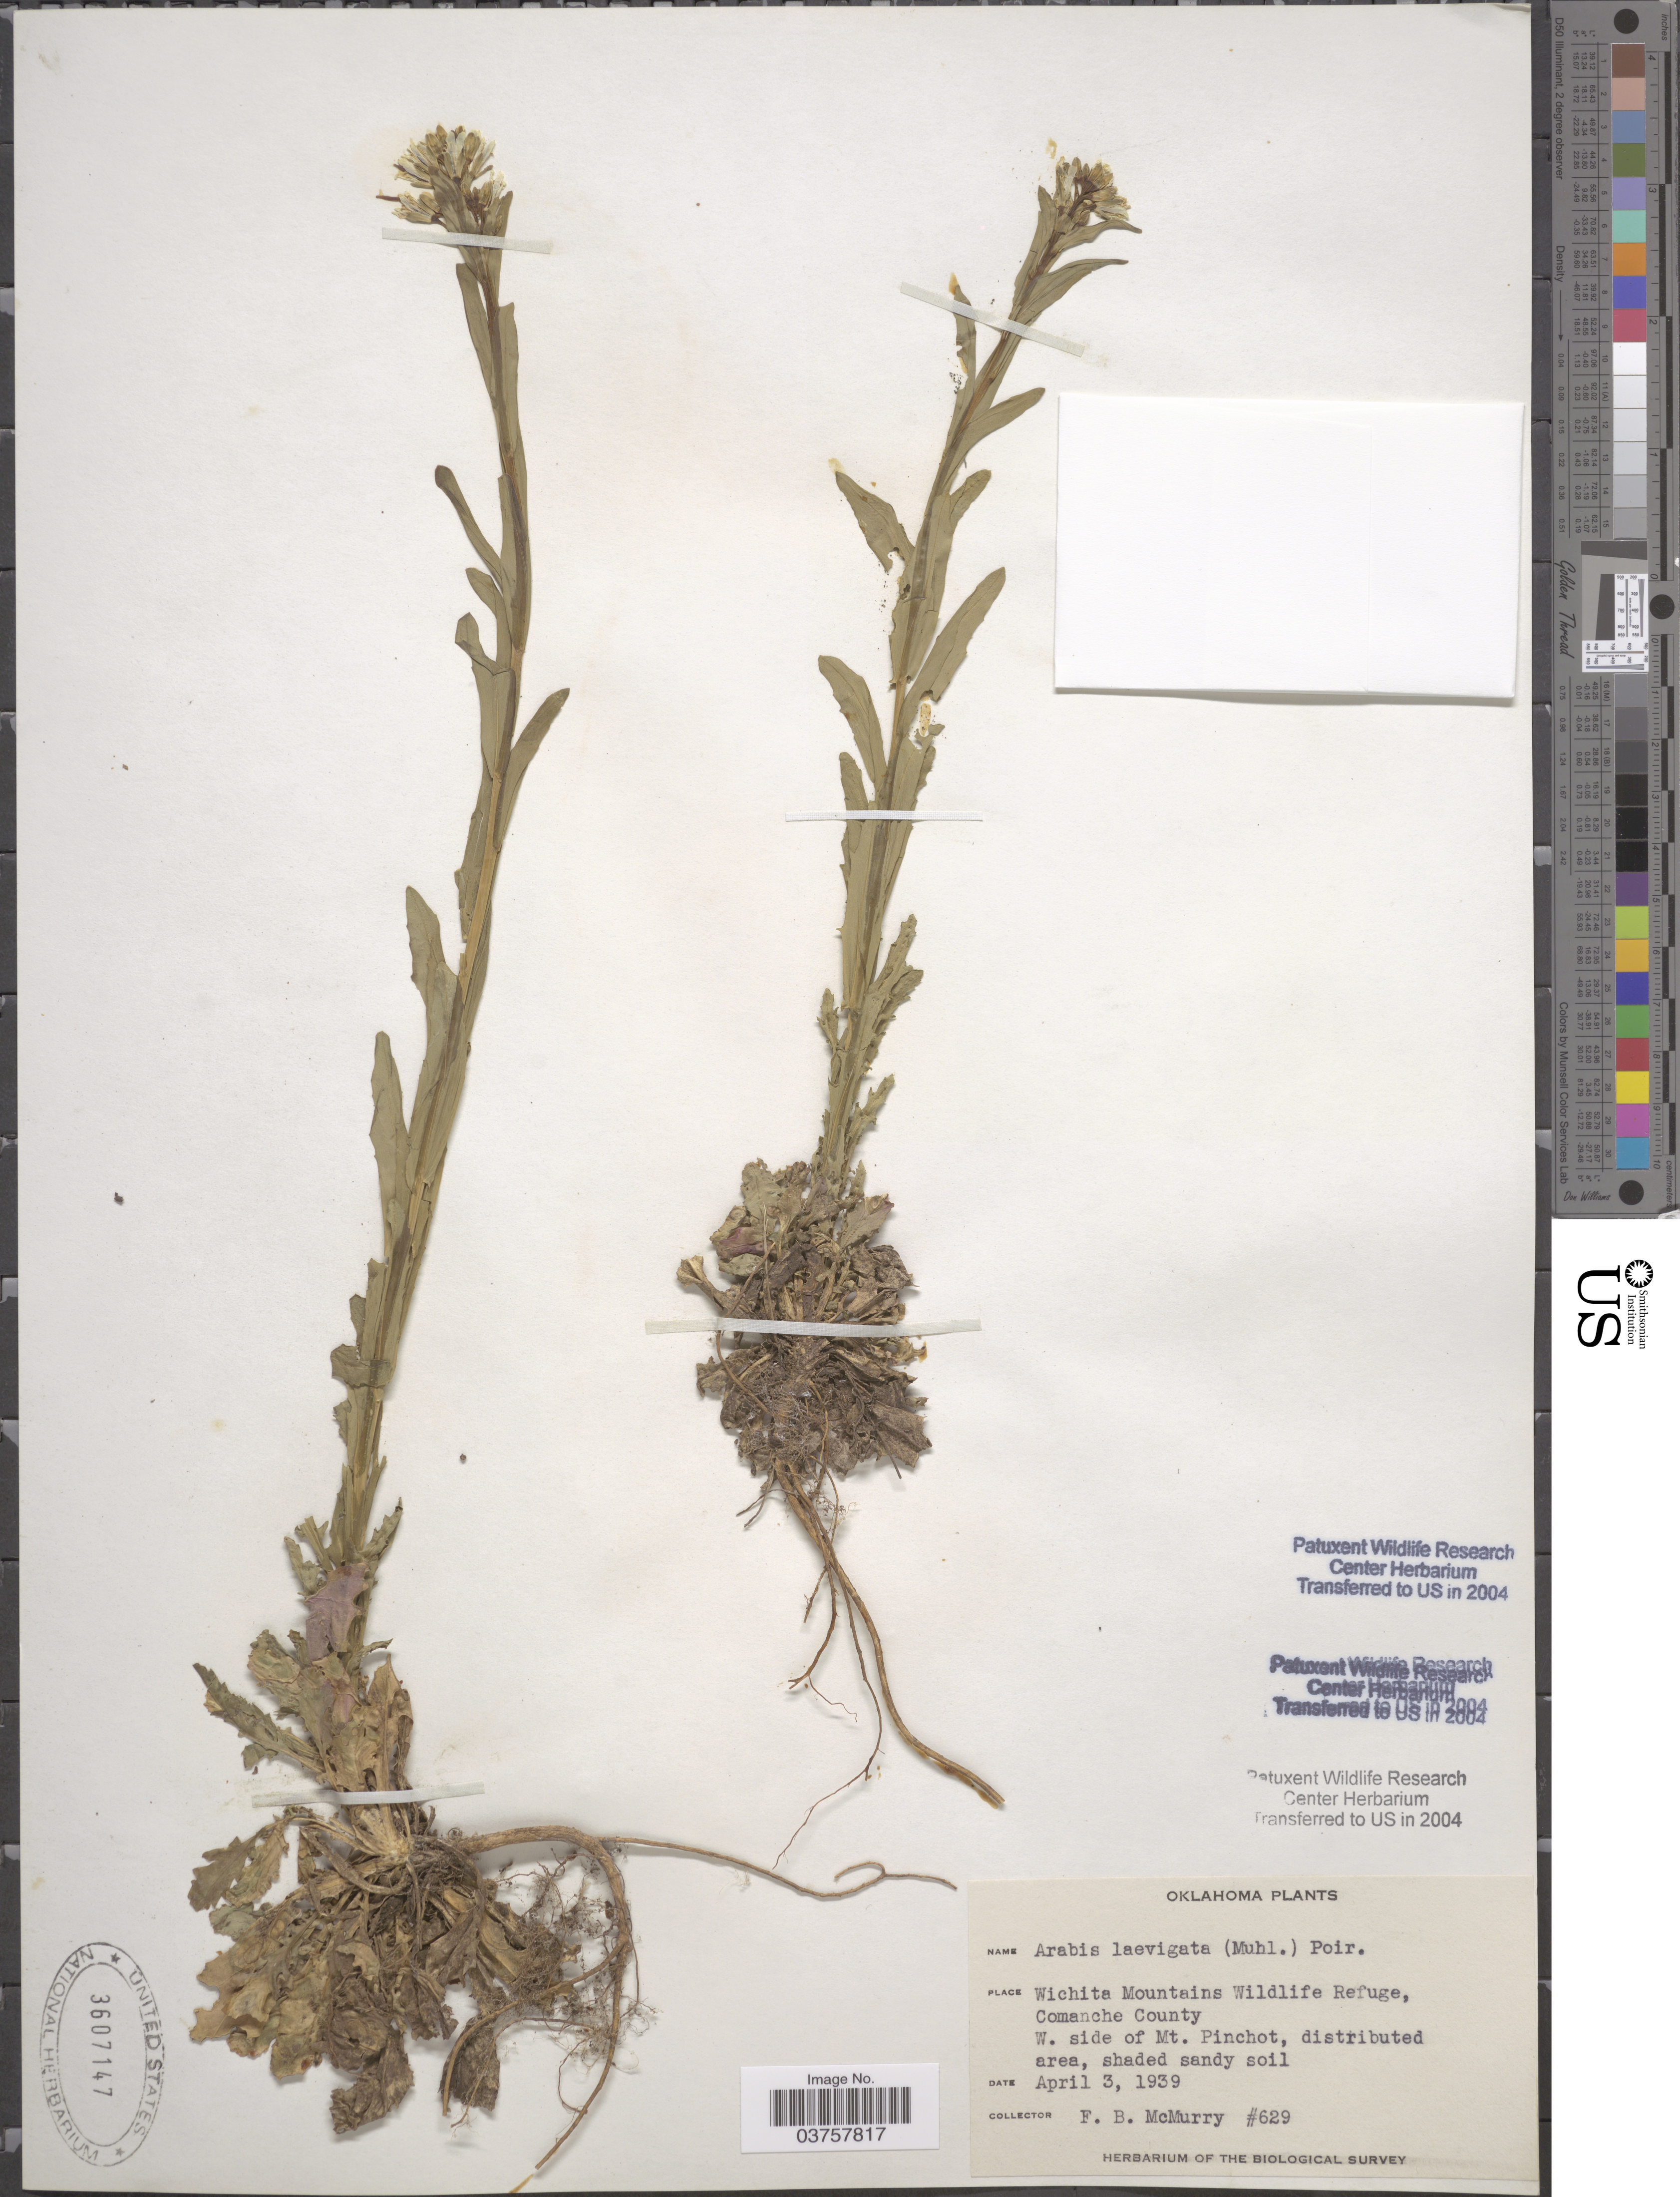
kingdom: Plantae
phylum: Tracheophyta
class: Magnoliopsida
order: Brassicales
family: Brassicaceae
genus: Arabis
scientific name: Arabis laevigata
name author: (Muhl. ex Willd.) Poir.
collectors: F. B. McMurry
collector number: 629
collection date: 1939-04-03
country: United States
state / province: Oklahoma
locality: Wichita Mountains Wildlife Refuge, Comanche County. W. side of Mt. Pinchot.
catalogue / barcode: US 3607147